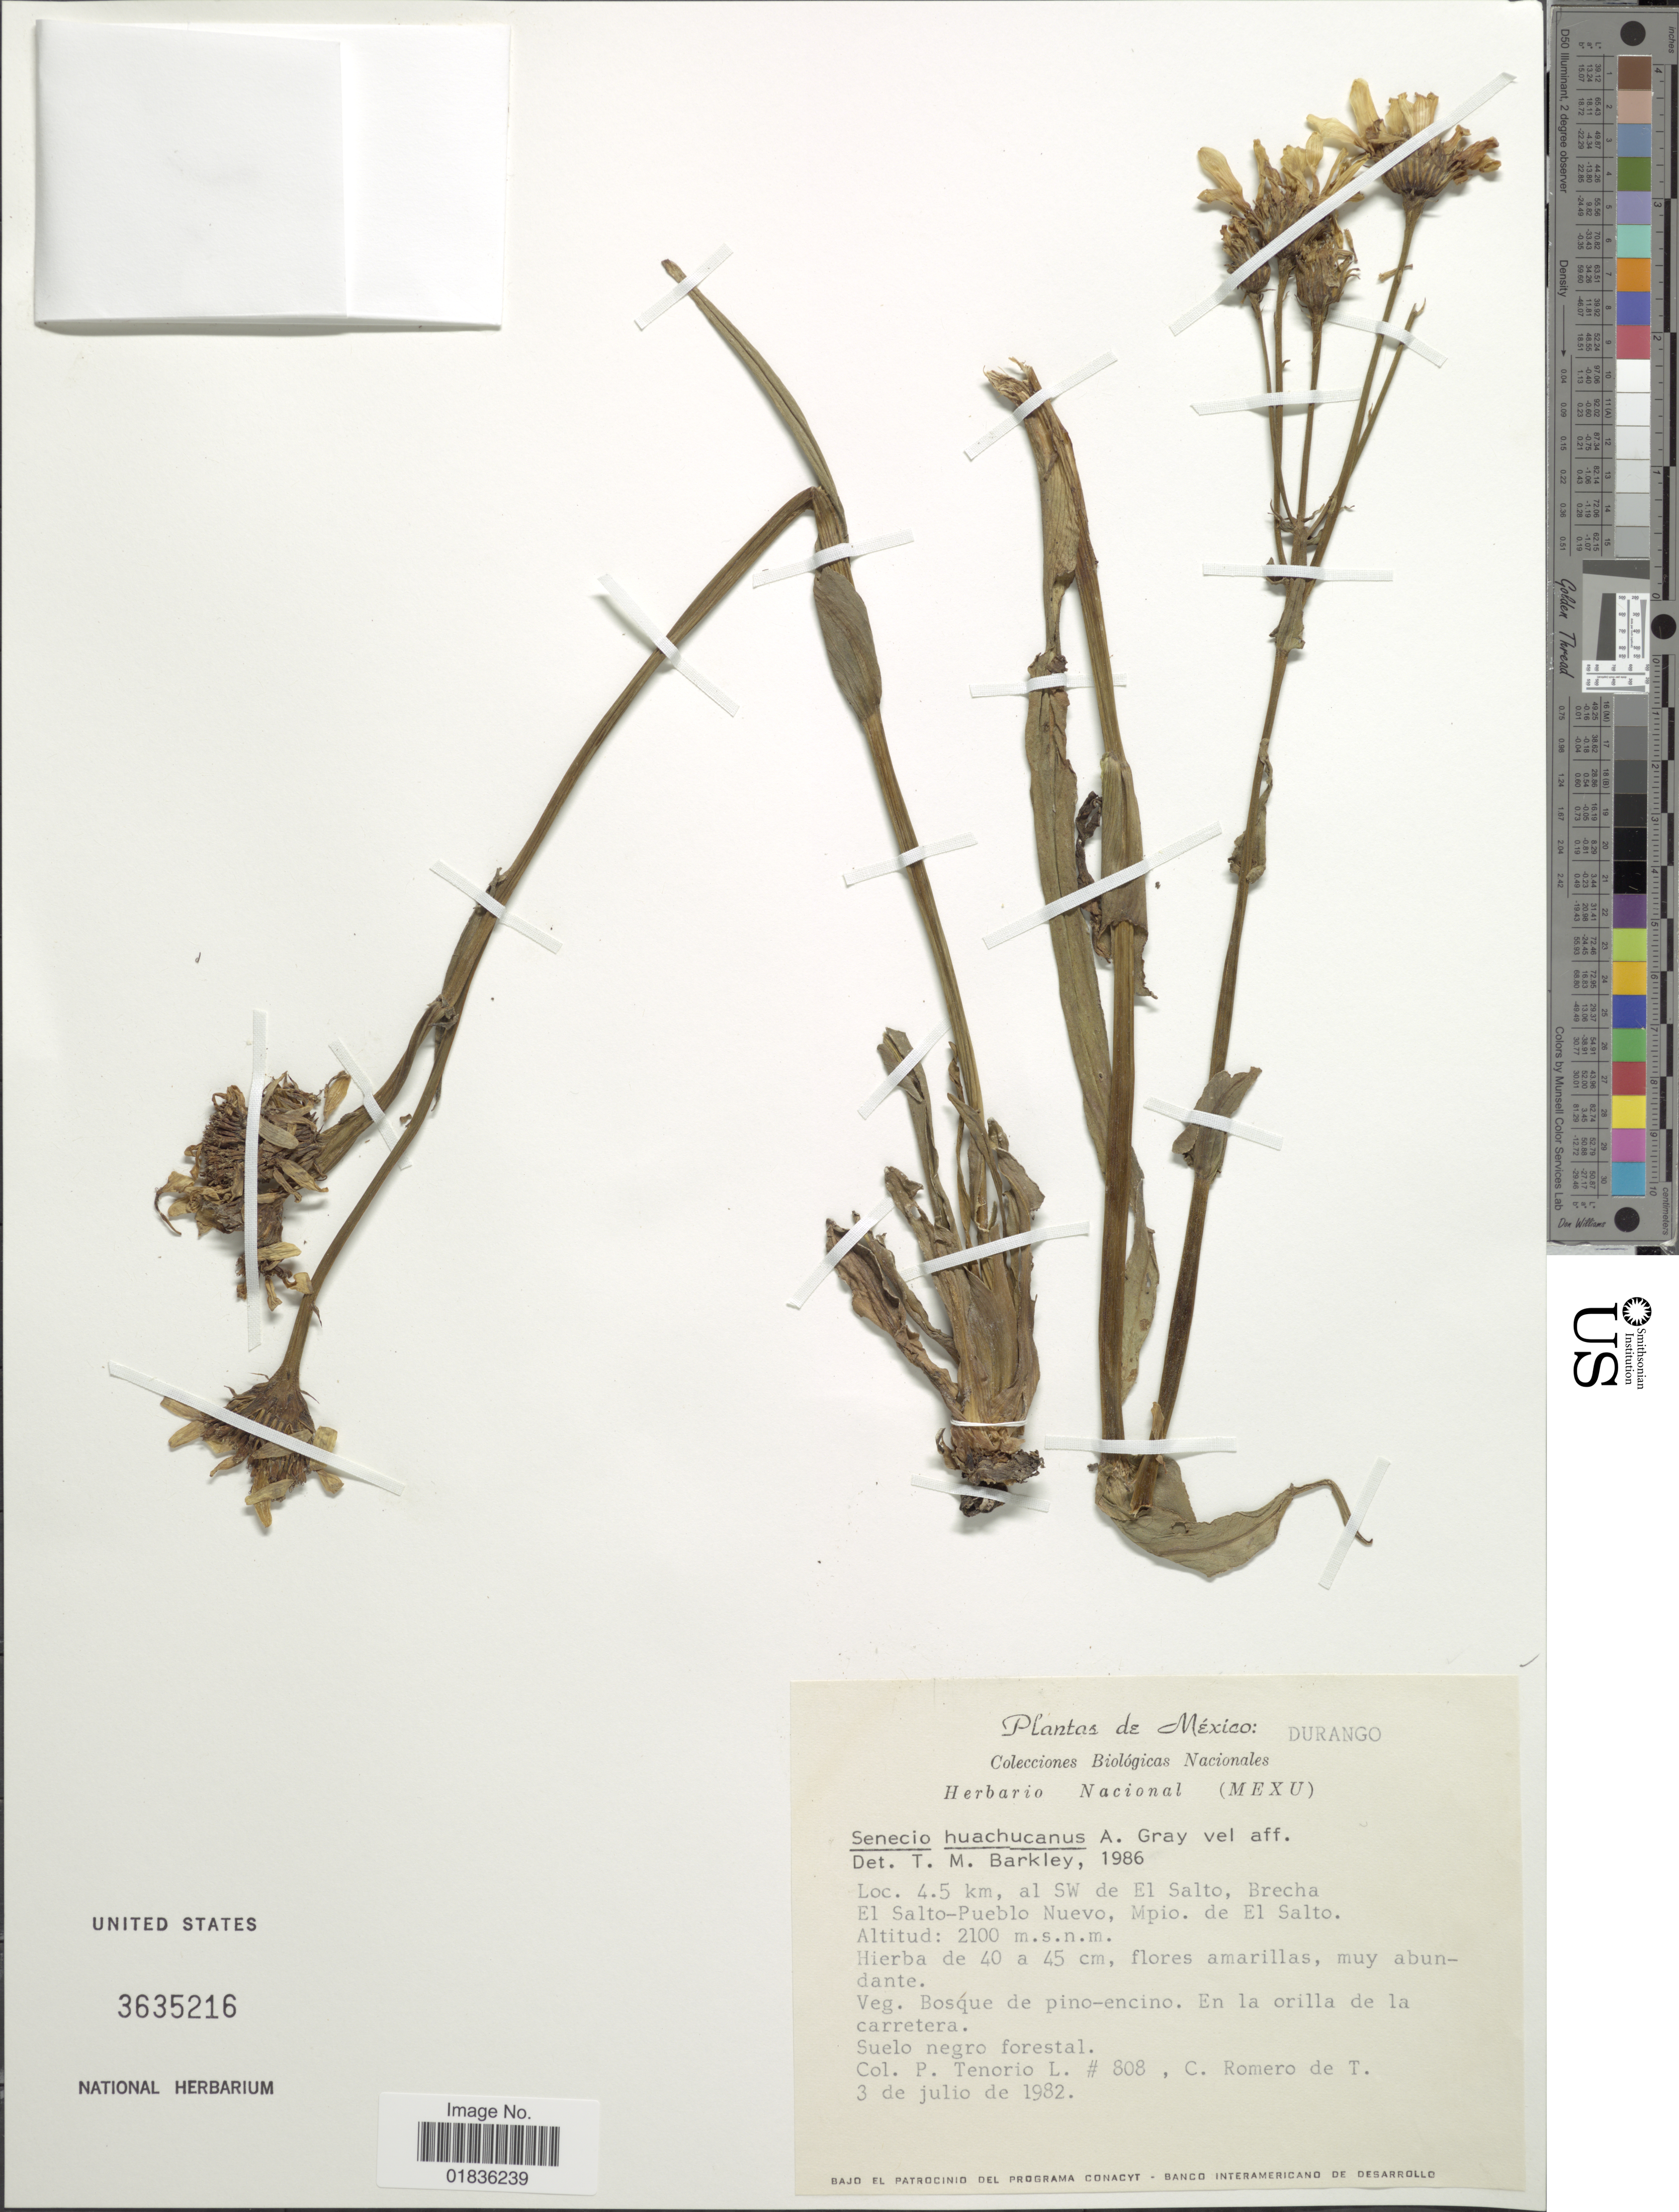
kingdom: Plantae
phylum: Tracheophyta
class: Magnoliopsida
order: Asterales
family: Asteraceae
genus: Senecio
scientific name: Senecio multidentatus var. huachucanus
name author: (Gray) T.M. Barkley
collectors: P. Tenorio L. & C. Romero de T.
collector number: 808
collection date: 1982-07-03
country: Mexico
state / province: Durango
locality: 4.5 km. al SW de El Salto, Brecha El Salto-Pueblo Nuevo, Mpio. de El Salto.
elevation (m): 2100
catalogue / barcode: US 3635216